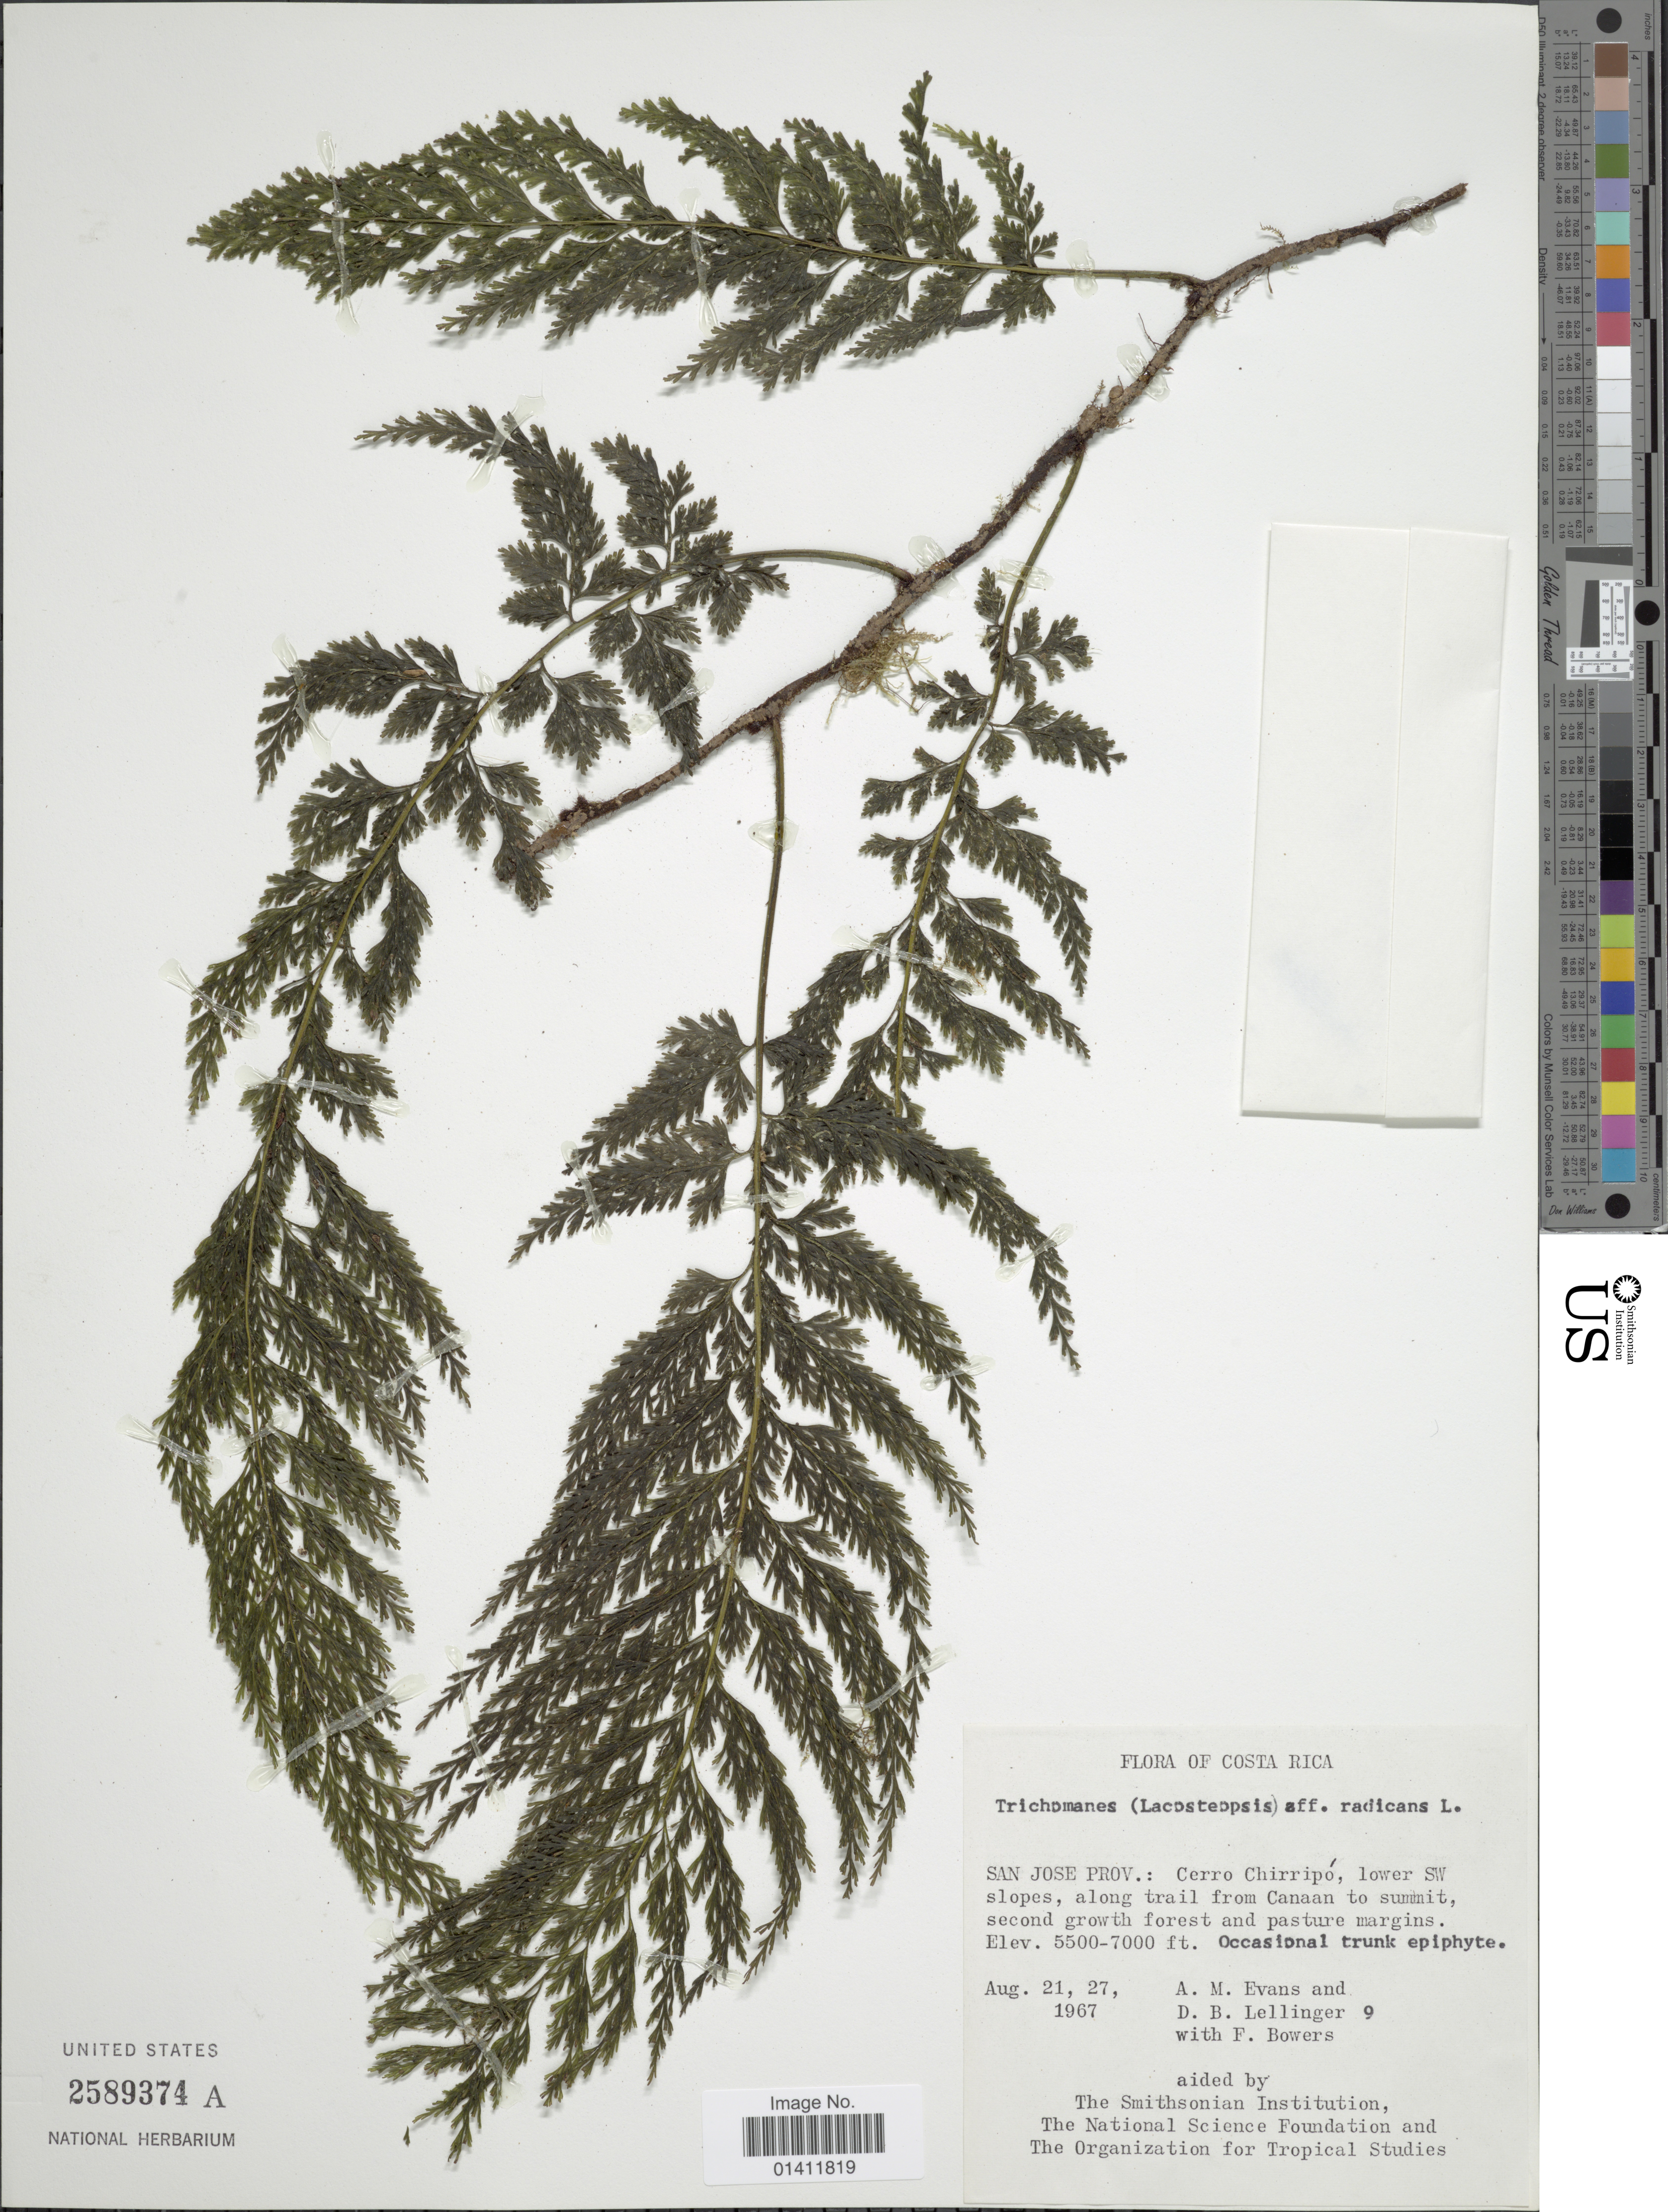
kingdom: Plantae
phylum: Tracheophyta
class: Polypodiopsida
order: Hymenophyllales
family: Hymenophyllaceae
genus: Vandenboschia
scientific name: Vandenboschia radicans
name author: (Sw.) Copel.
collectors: A. M. Evans, D. B. Lellinger & F. Bowers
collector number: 9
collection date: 1967-08-21/1967-08-27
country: Costa Rica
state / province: San José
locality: San Jose Prov.: Cerro Chirripo, lower SW slopes, along trail from Canaan to summit.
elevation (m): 213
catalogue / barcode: US 2589374A